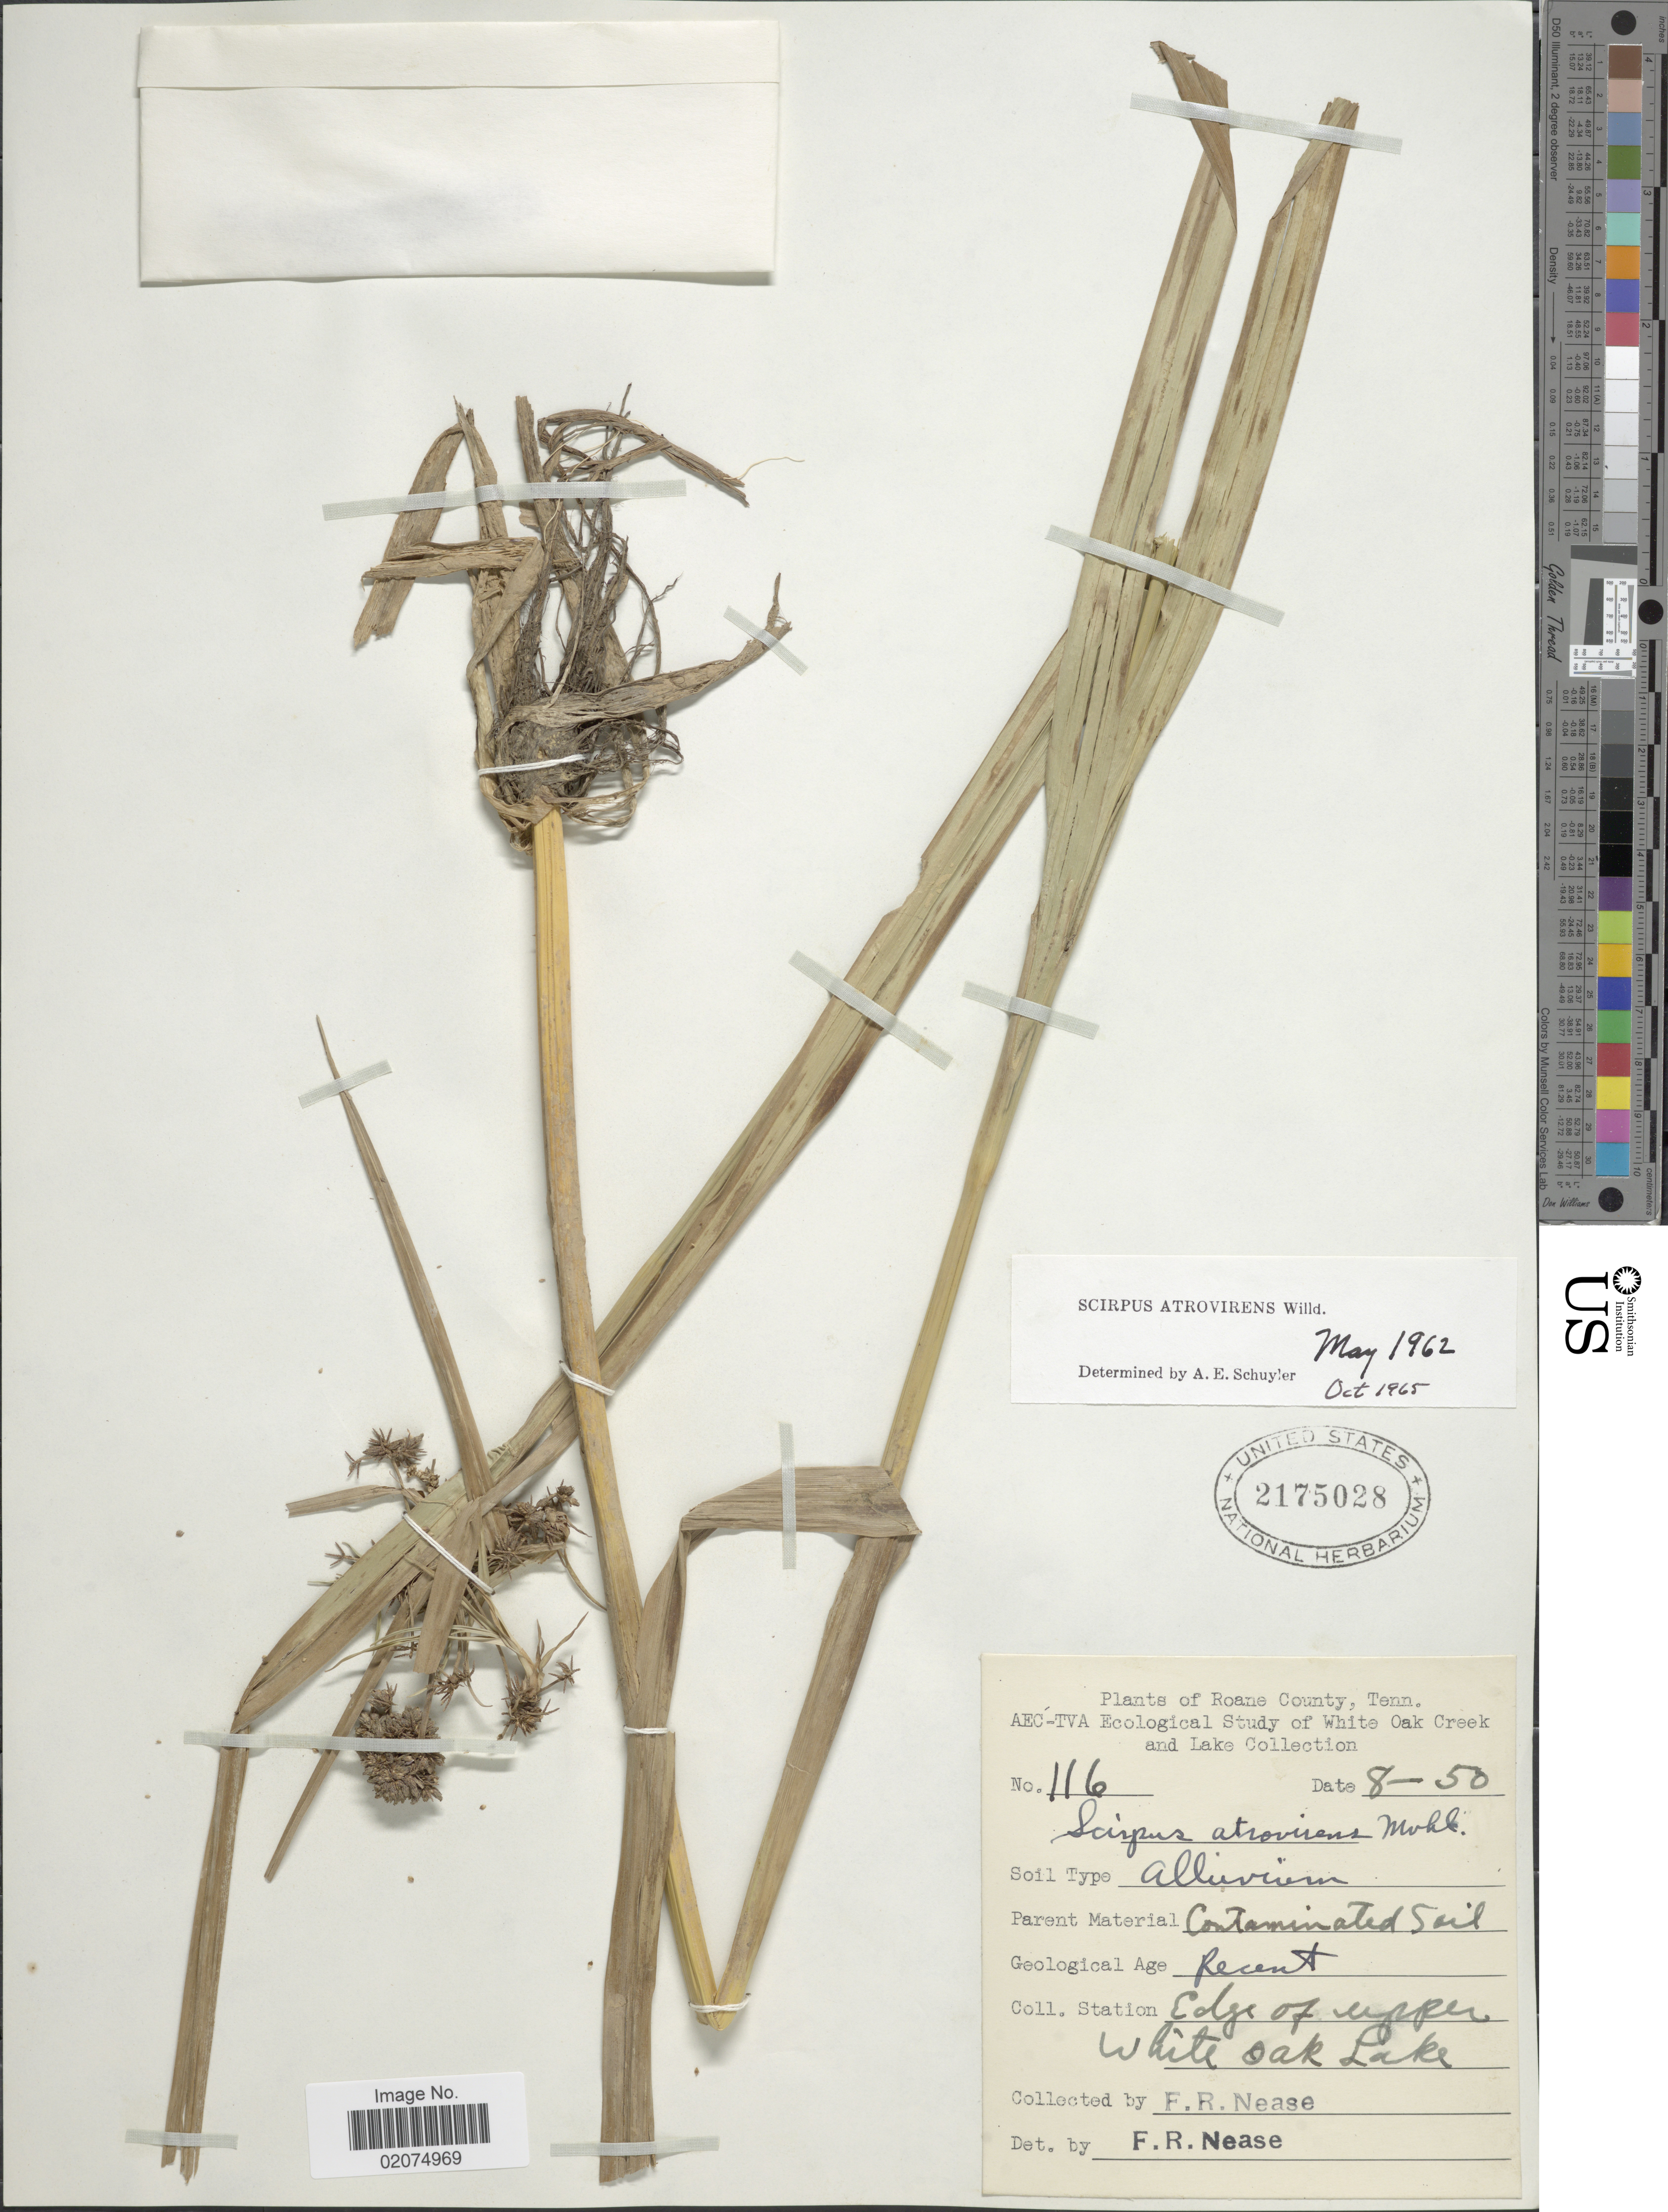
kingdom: Plantae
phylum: Tracheophyta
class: Liliopsida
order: Poales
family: Cyperaceae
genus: Scirpus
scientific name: Scirpus atrovirens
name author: Willd.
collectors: F. Nease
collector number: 116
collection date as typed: Transcribed d/m/y: /8/50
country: United States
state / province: Tennessee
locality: Roane County, Tenn., White Oak Creek and Lake, edge of Upper White Oak Lake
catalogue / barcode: US 2175028